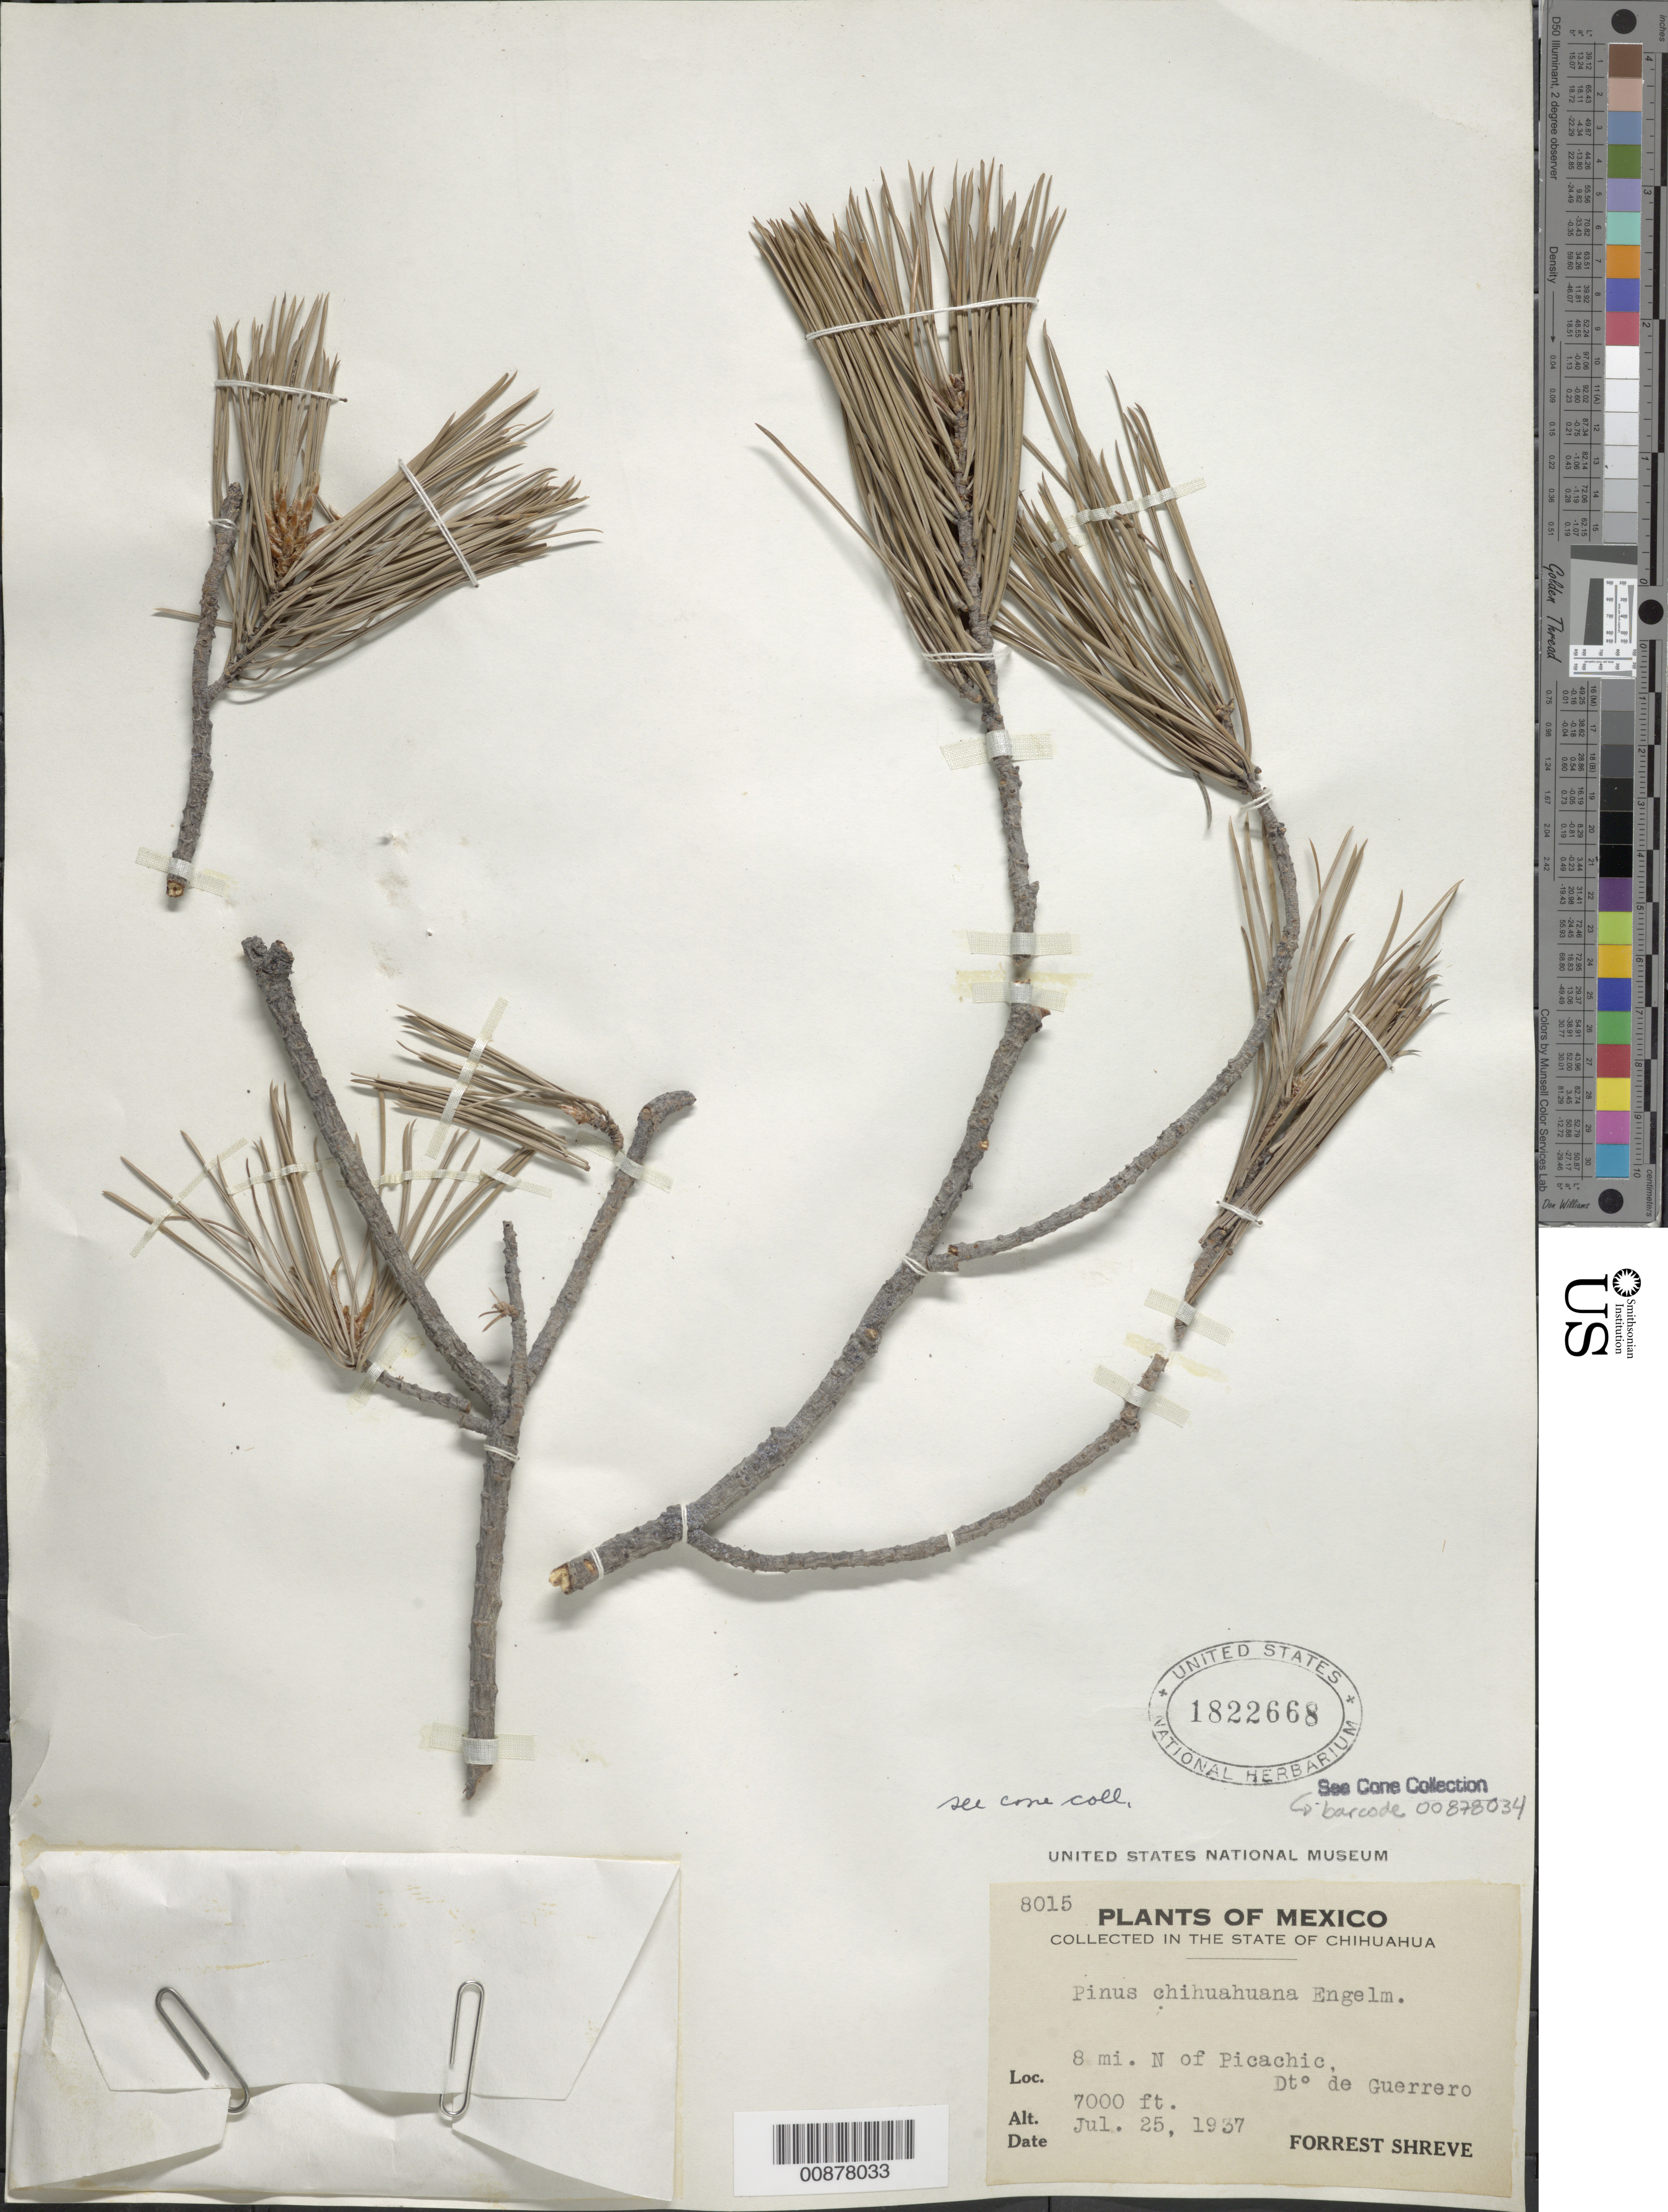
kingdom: Plantae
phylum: Tracheophyta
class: Pinopsida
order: Pinales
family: Pinaceae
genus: Pinus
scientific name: Pinus leiophylla subsp. chihuahuana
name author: (Engelm.) A.E. Murray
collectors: F. Shreve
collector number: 8015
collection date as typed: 25 Jul 1937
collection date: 1937-07-25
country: Mexico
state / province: Chihuahua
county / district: Guerrero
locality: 8 mi. N of Picachic, Dto. de Guerrero, Chihuahua.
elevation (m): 2134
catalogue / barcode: US 1822668